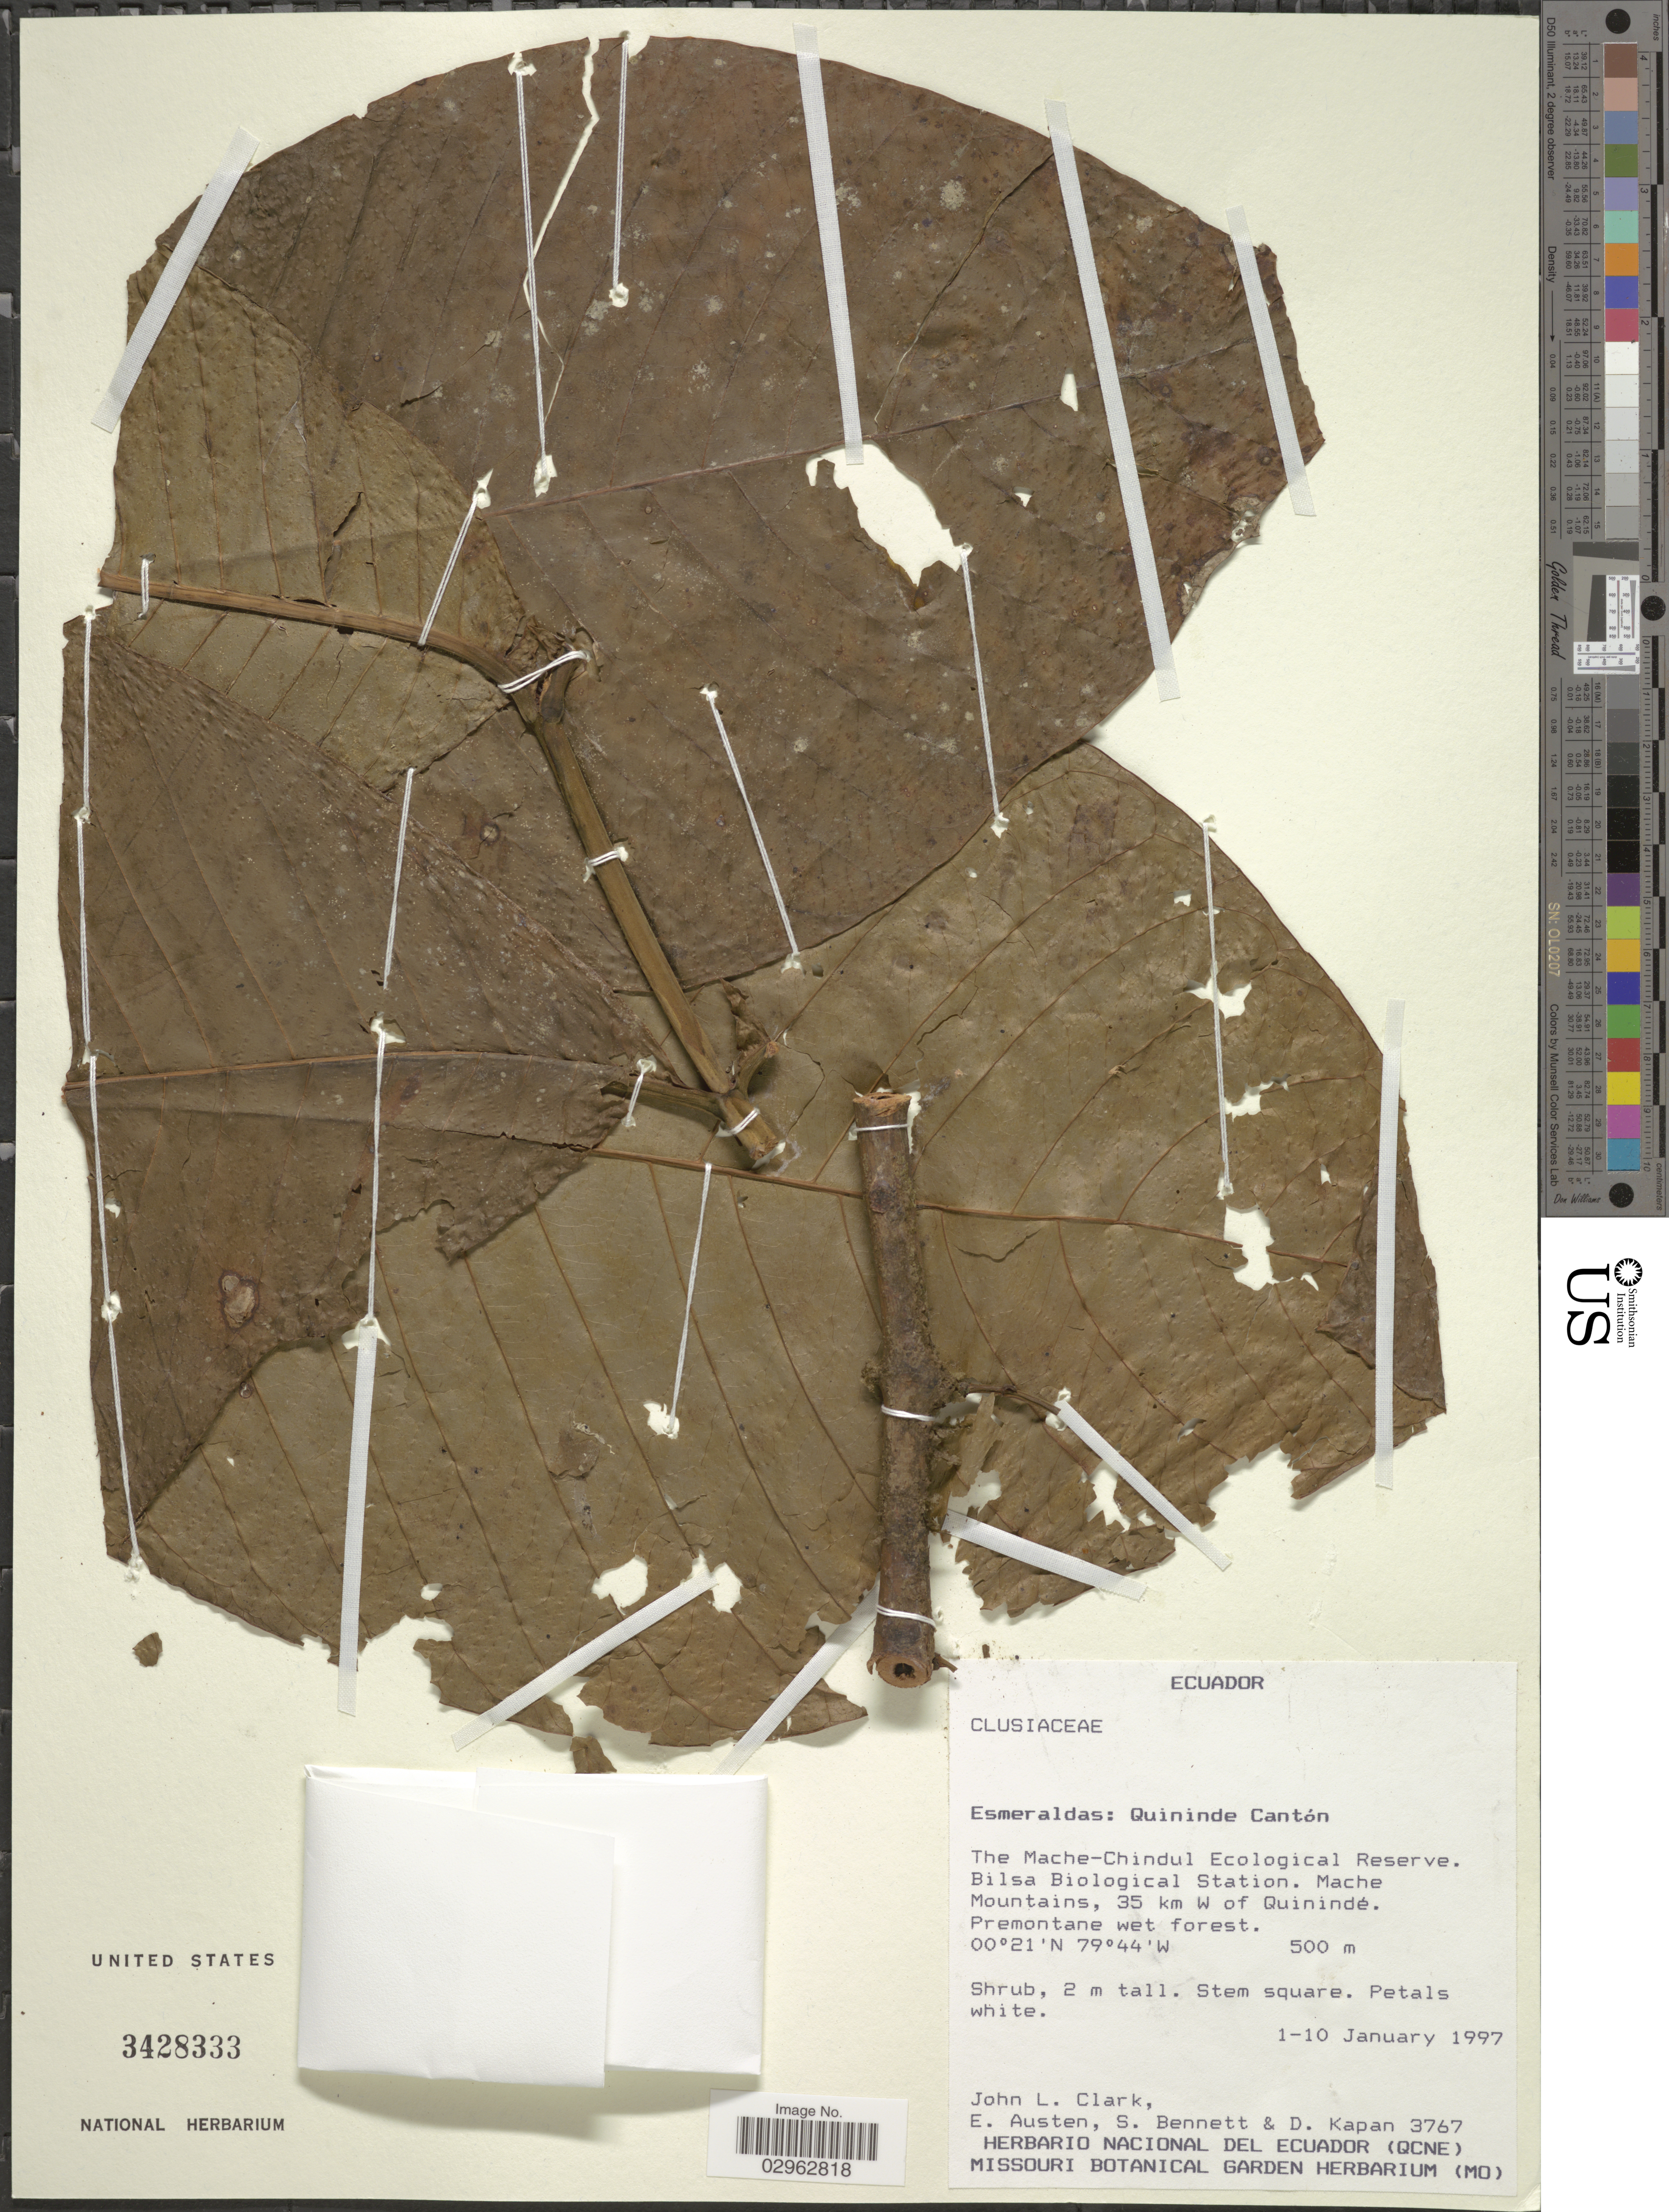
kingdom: Plantae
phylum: Tracheophyta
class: Magnoliopsida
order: Malpighiales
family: Clusiaceae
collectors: J. L. Clark, E. Austen, S. Bennett & D. Kapan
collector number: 3767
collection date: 1997-01-01/1997-01-10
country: Ecuador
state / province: Esmeraldas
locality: Quininde Cantón. The Mache-Chindul Ecological Reserve. Bilsa Biological Station. Mache Mountains, 35 km W of Quinindé.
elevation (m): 500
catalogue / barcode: US 3428333